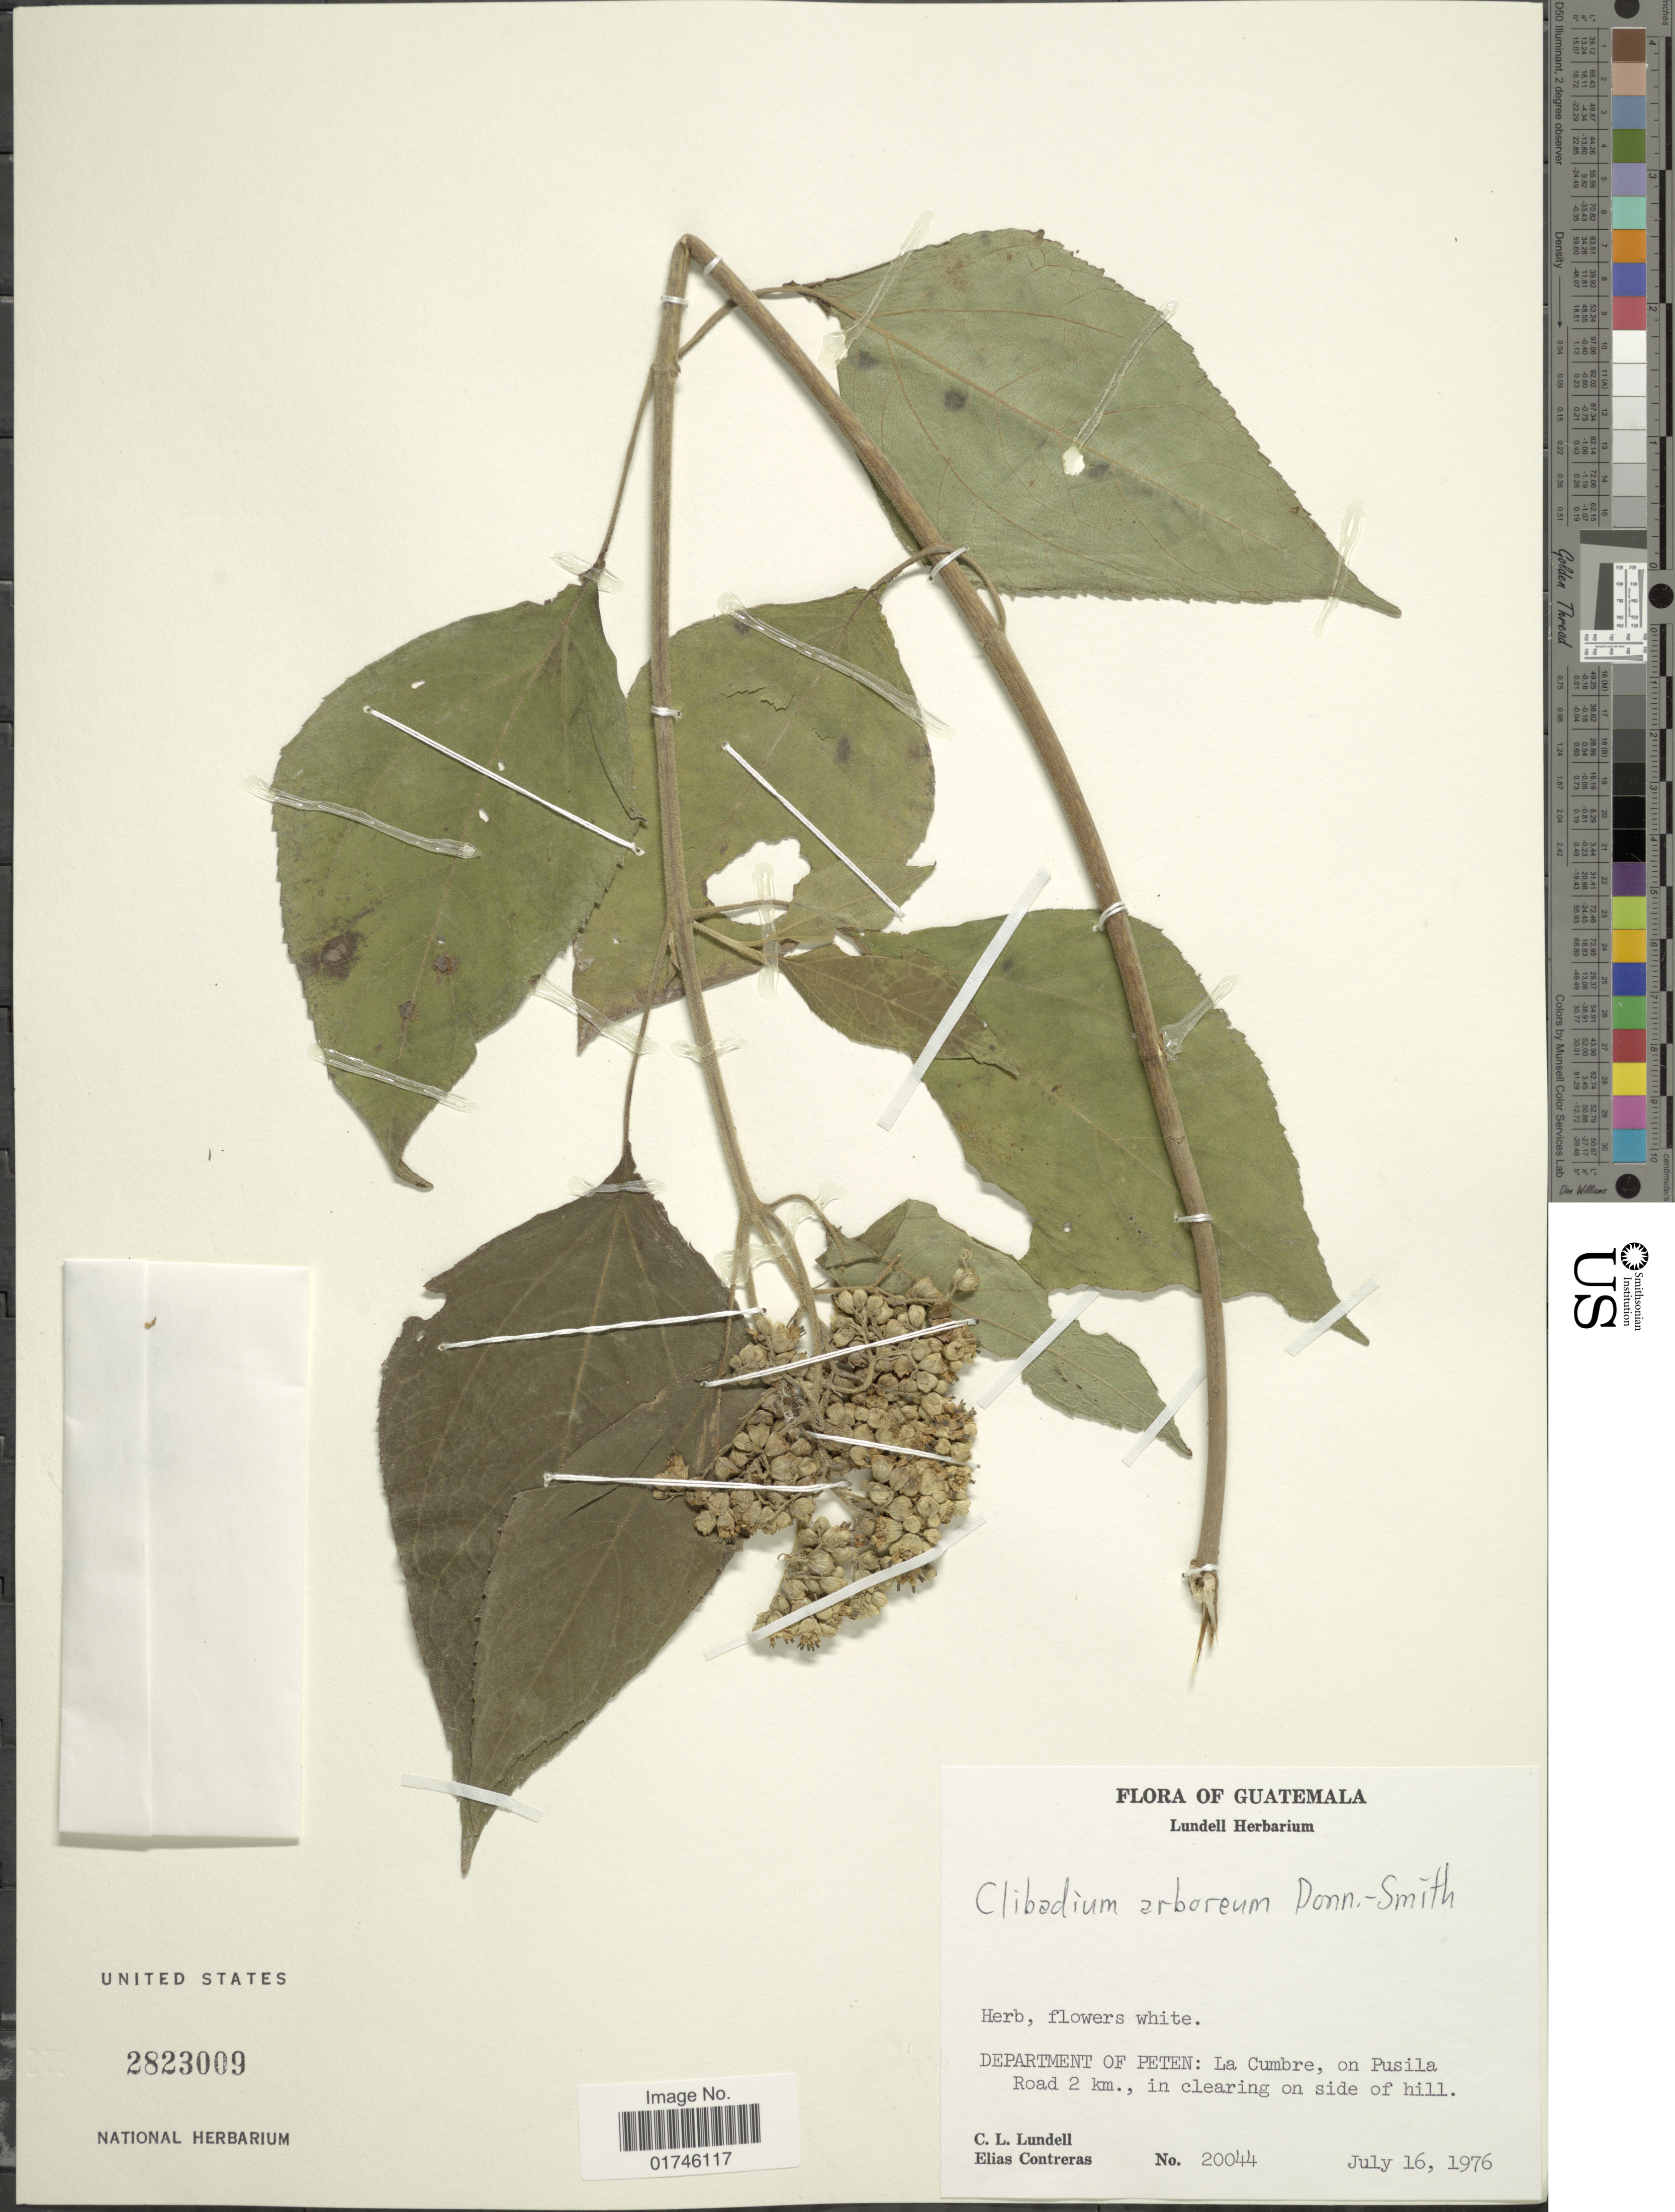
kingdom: Plantae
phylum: Tracheophyta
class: Magnoliopsida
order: Asterales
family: Asteraceae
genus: Clibadium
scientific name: Clibadium arboreum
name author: Donn. Sm.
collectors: C. L. Lundell & E. Contreras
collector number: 20044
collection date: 1976-07-16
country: Guatemala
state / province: El Petén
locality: Department of Peten: La Cumbre, on Pusila Road 2 km.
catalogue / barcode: US 2823009